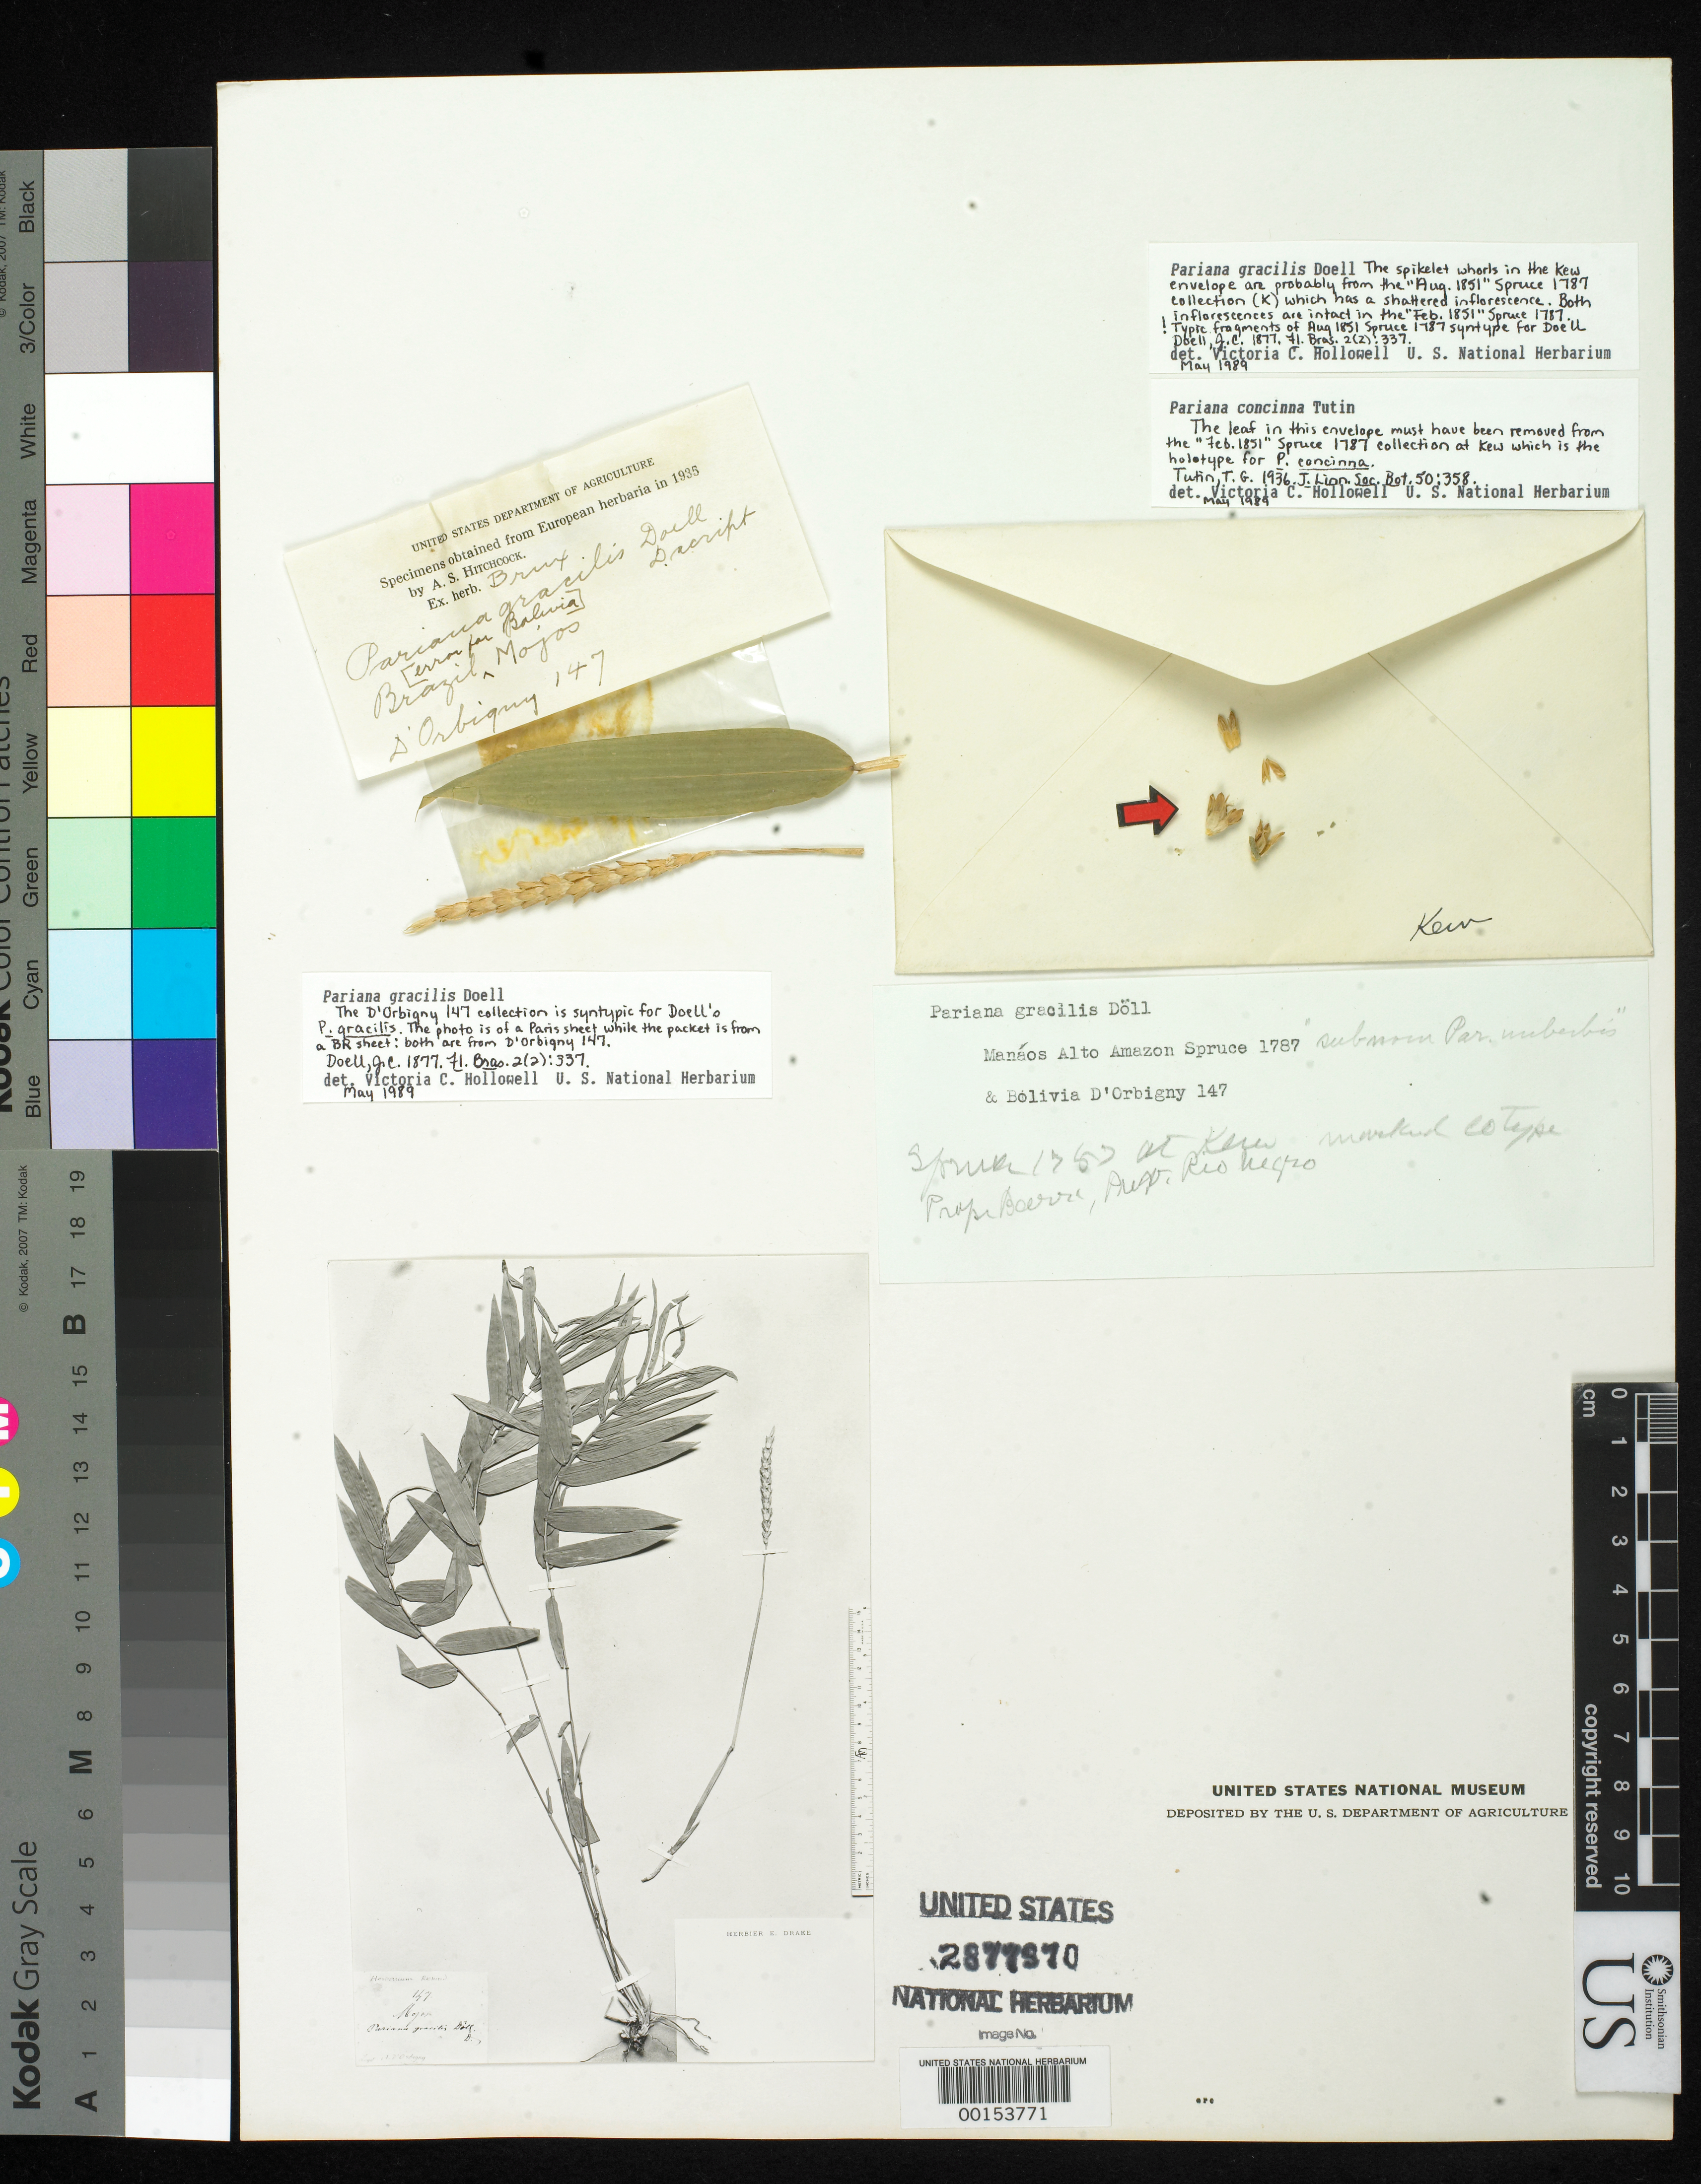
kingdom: Plantae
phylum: Tracheophyta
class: Liliopsida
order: Poales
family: Poaceae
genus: Pariana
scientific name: Pariana gracilis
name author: Döll in Mart.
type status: Type Fragment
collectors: A. D'Orbigny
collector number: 147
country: Bolivia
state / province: Beni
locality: Moxos.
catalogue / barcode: US 2877970